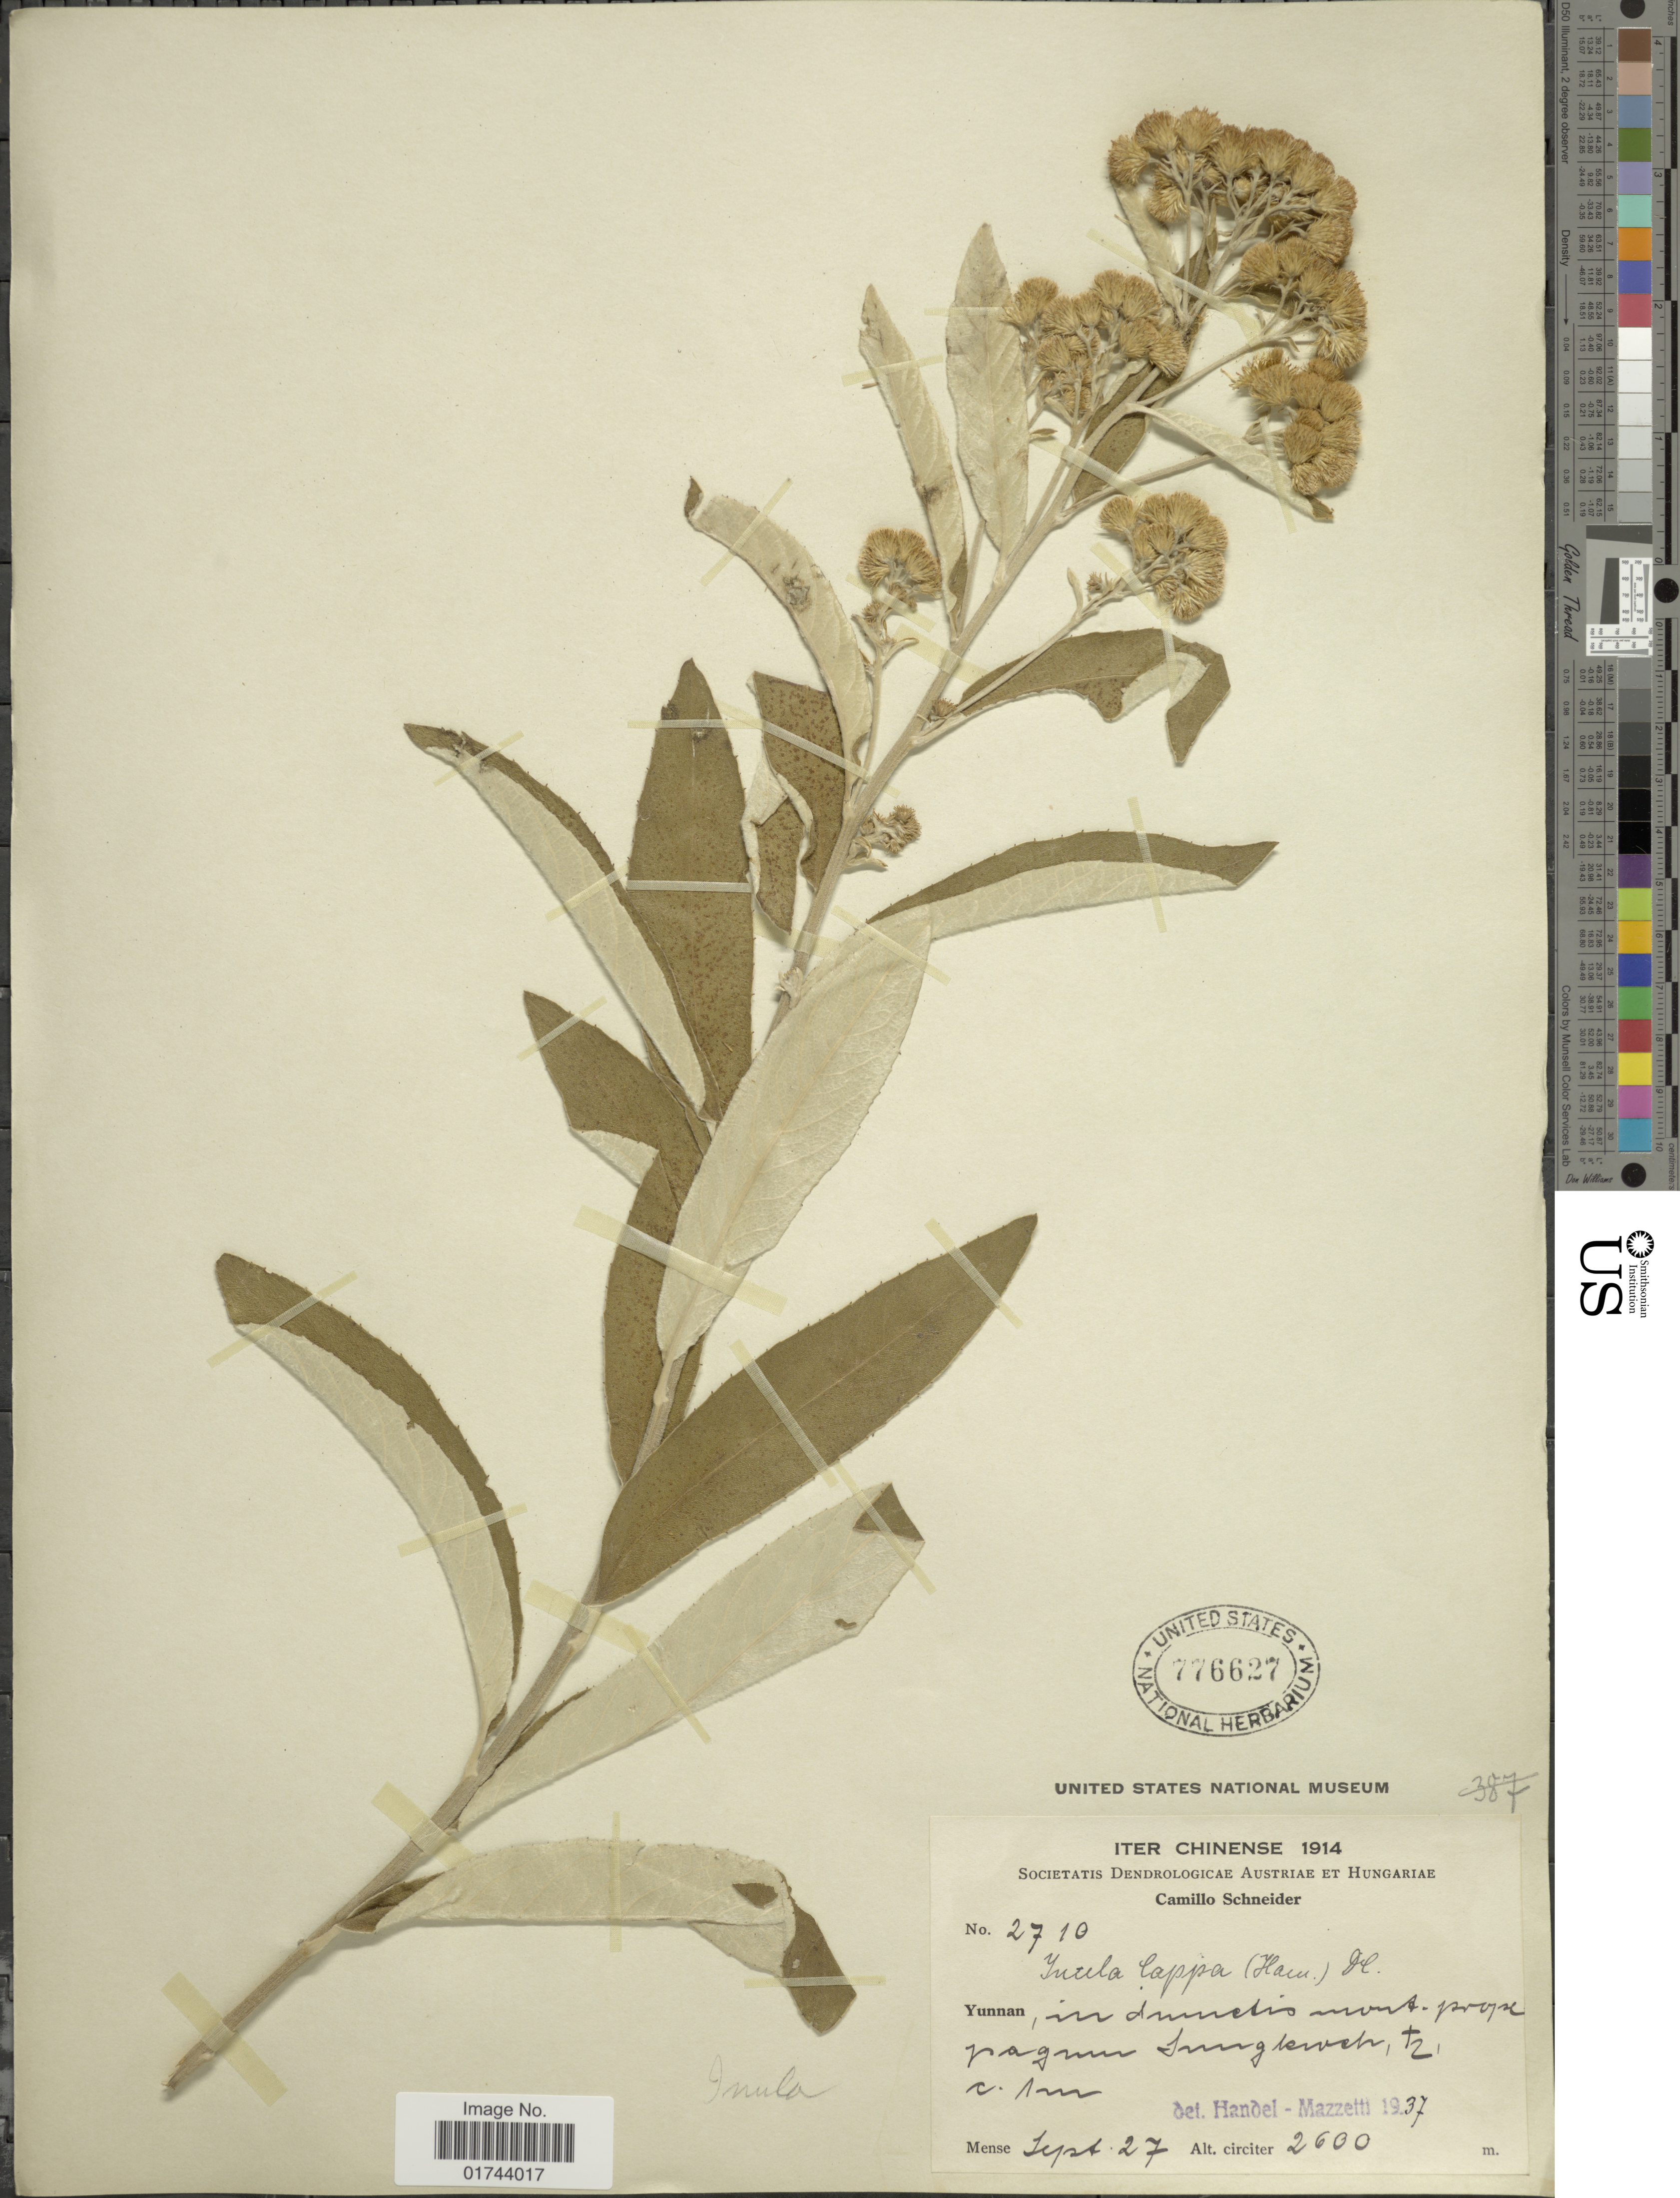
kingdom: Plantae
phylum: Tracheophyta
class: Magnoliopsida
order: Asterales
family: Asteraceae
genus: Inula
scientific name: Inula cappa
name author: (Buch.-Ham. ex D. Don) DC.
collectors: C. K. Schneider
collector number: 2710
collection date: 1914-09-27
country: China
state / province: Yunnan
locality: Yunnan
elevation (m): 2600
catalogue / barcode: US 776627